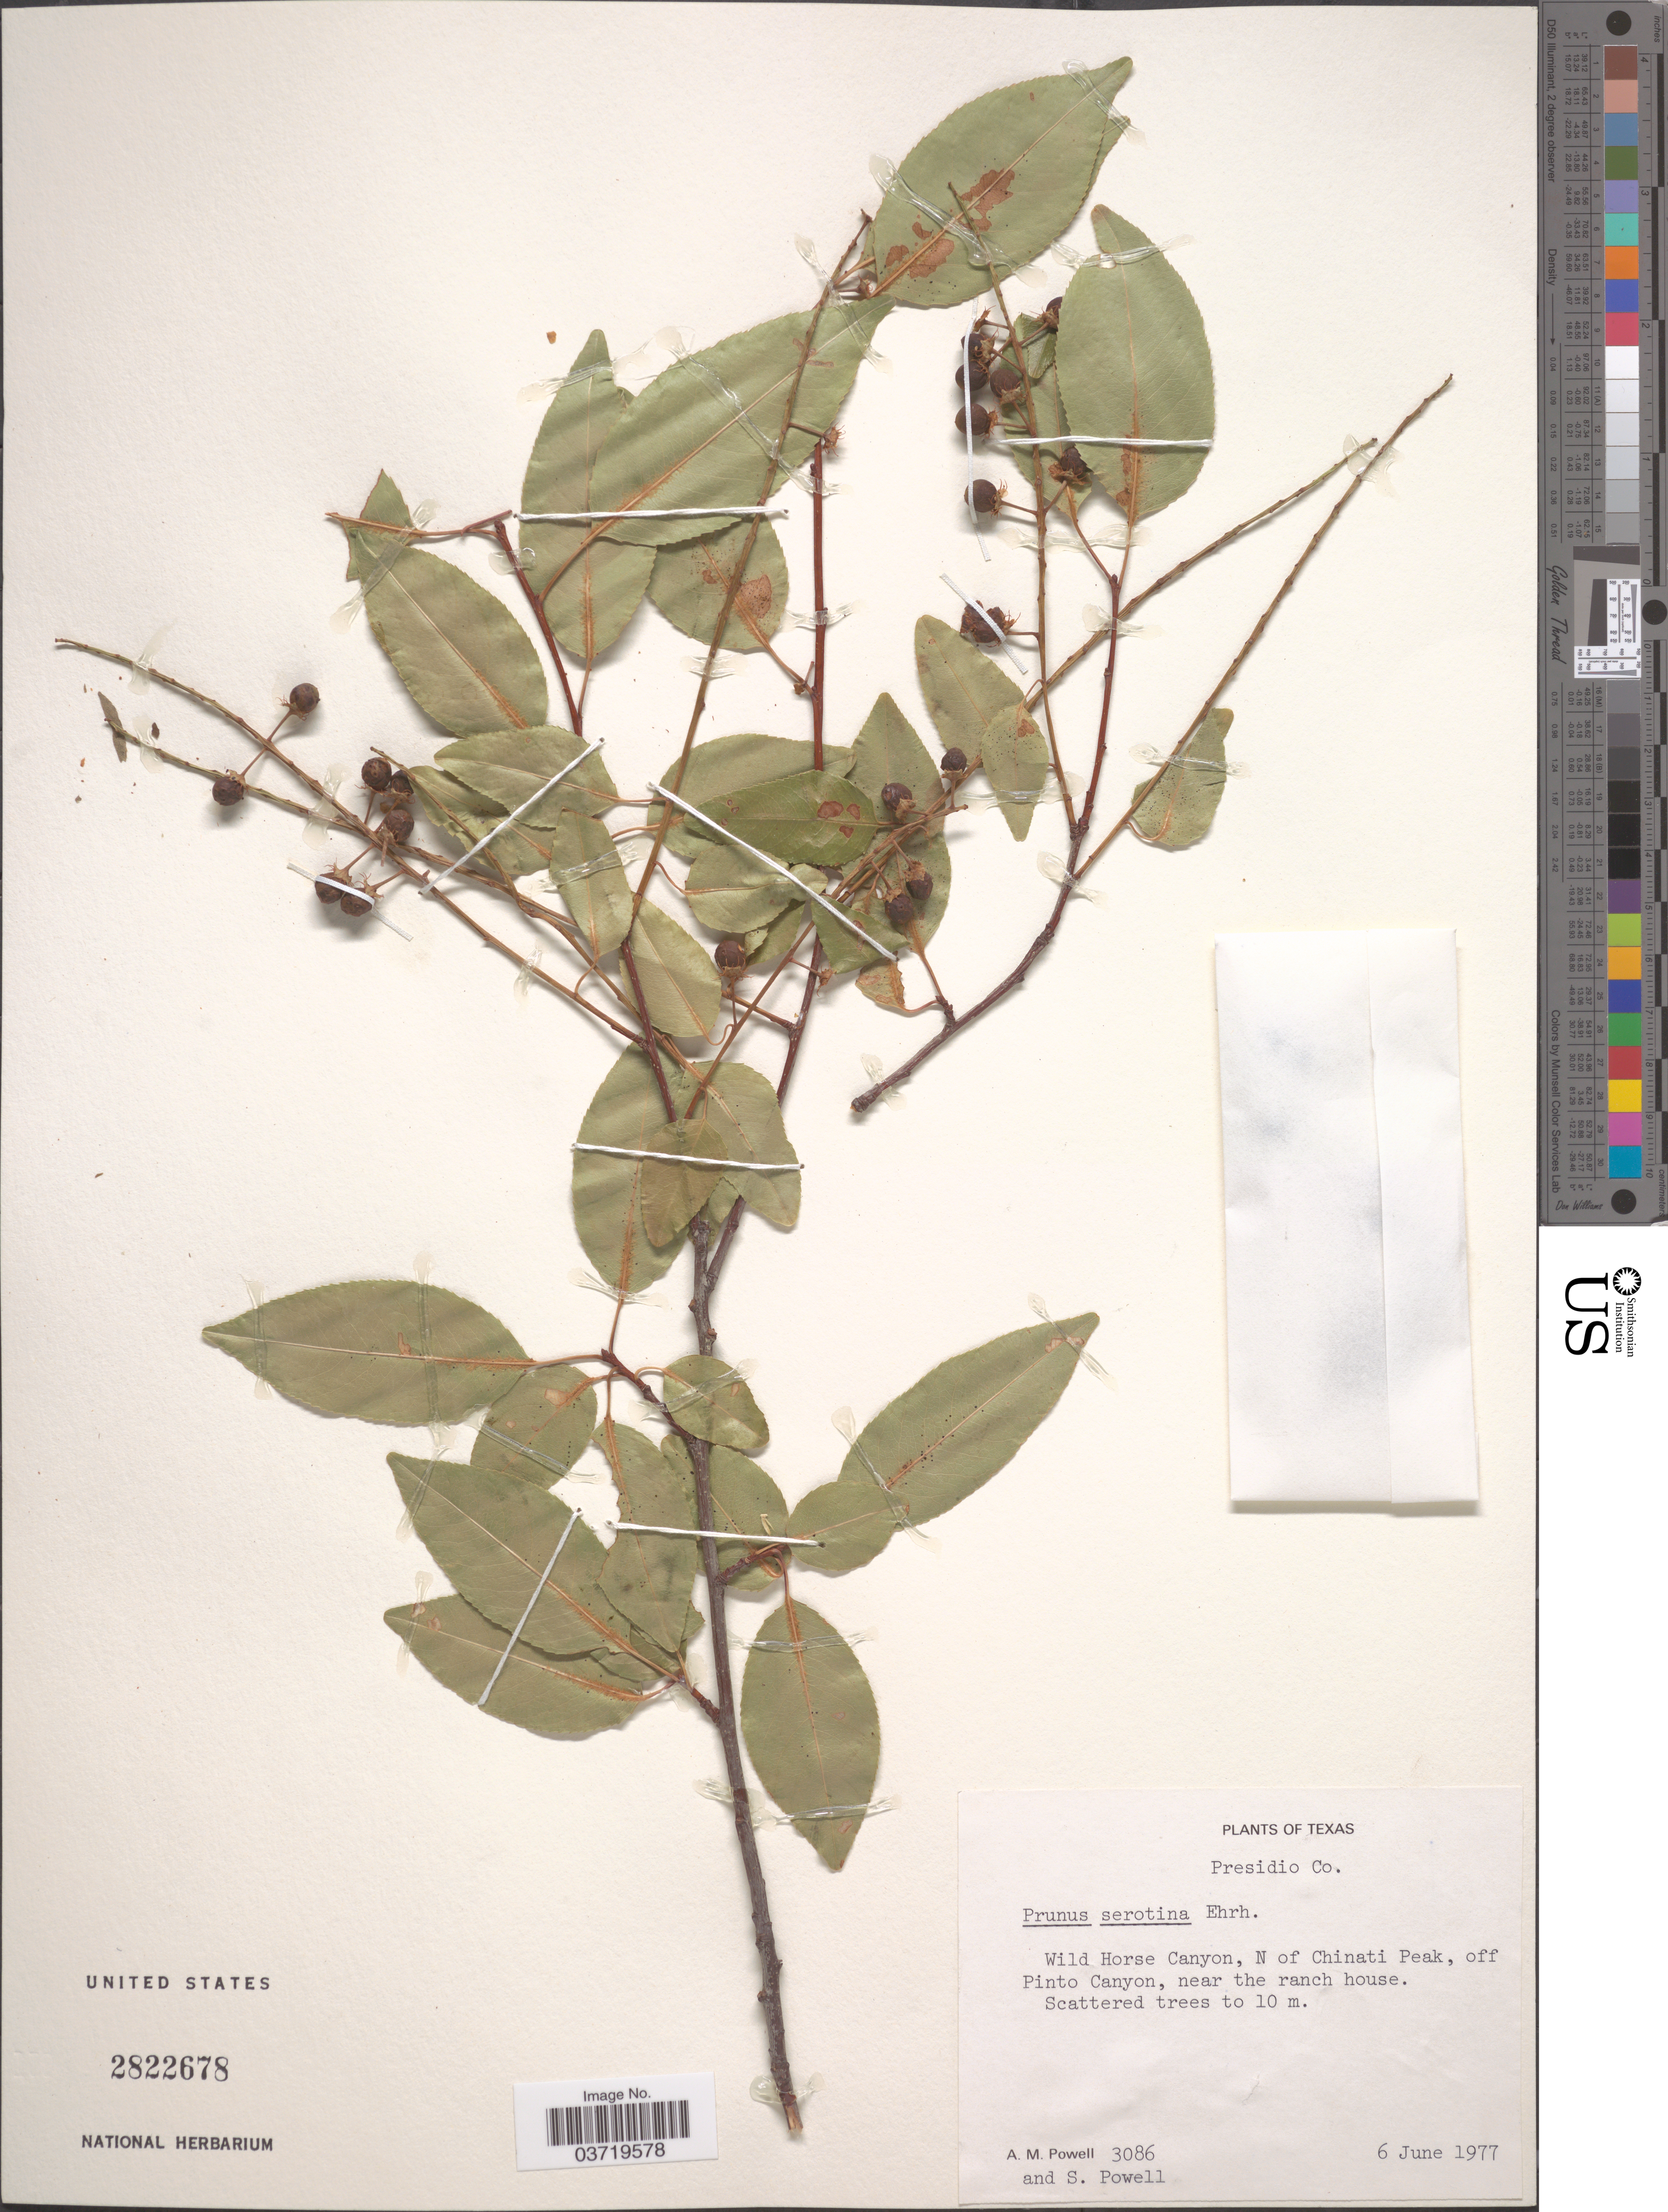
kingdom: Plantae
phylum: Tracheophyta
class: Magnoliopsida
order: Rosales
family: Rosaceae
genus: Prunus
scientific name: Prunus serotina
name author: Ehrh.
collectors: A. M. Powell & S. Powell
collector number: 3086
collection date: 1977-06-06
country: United States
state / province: Texas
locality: Presidio Co. Wild Horse, N of Chinati Peak, off Pinto Canyon, near the ranch house.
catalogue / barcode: US 2822678